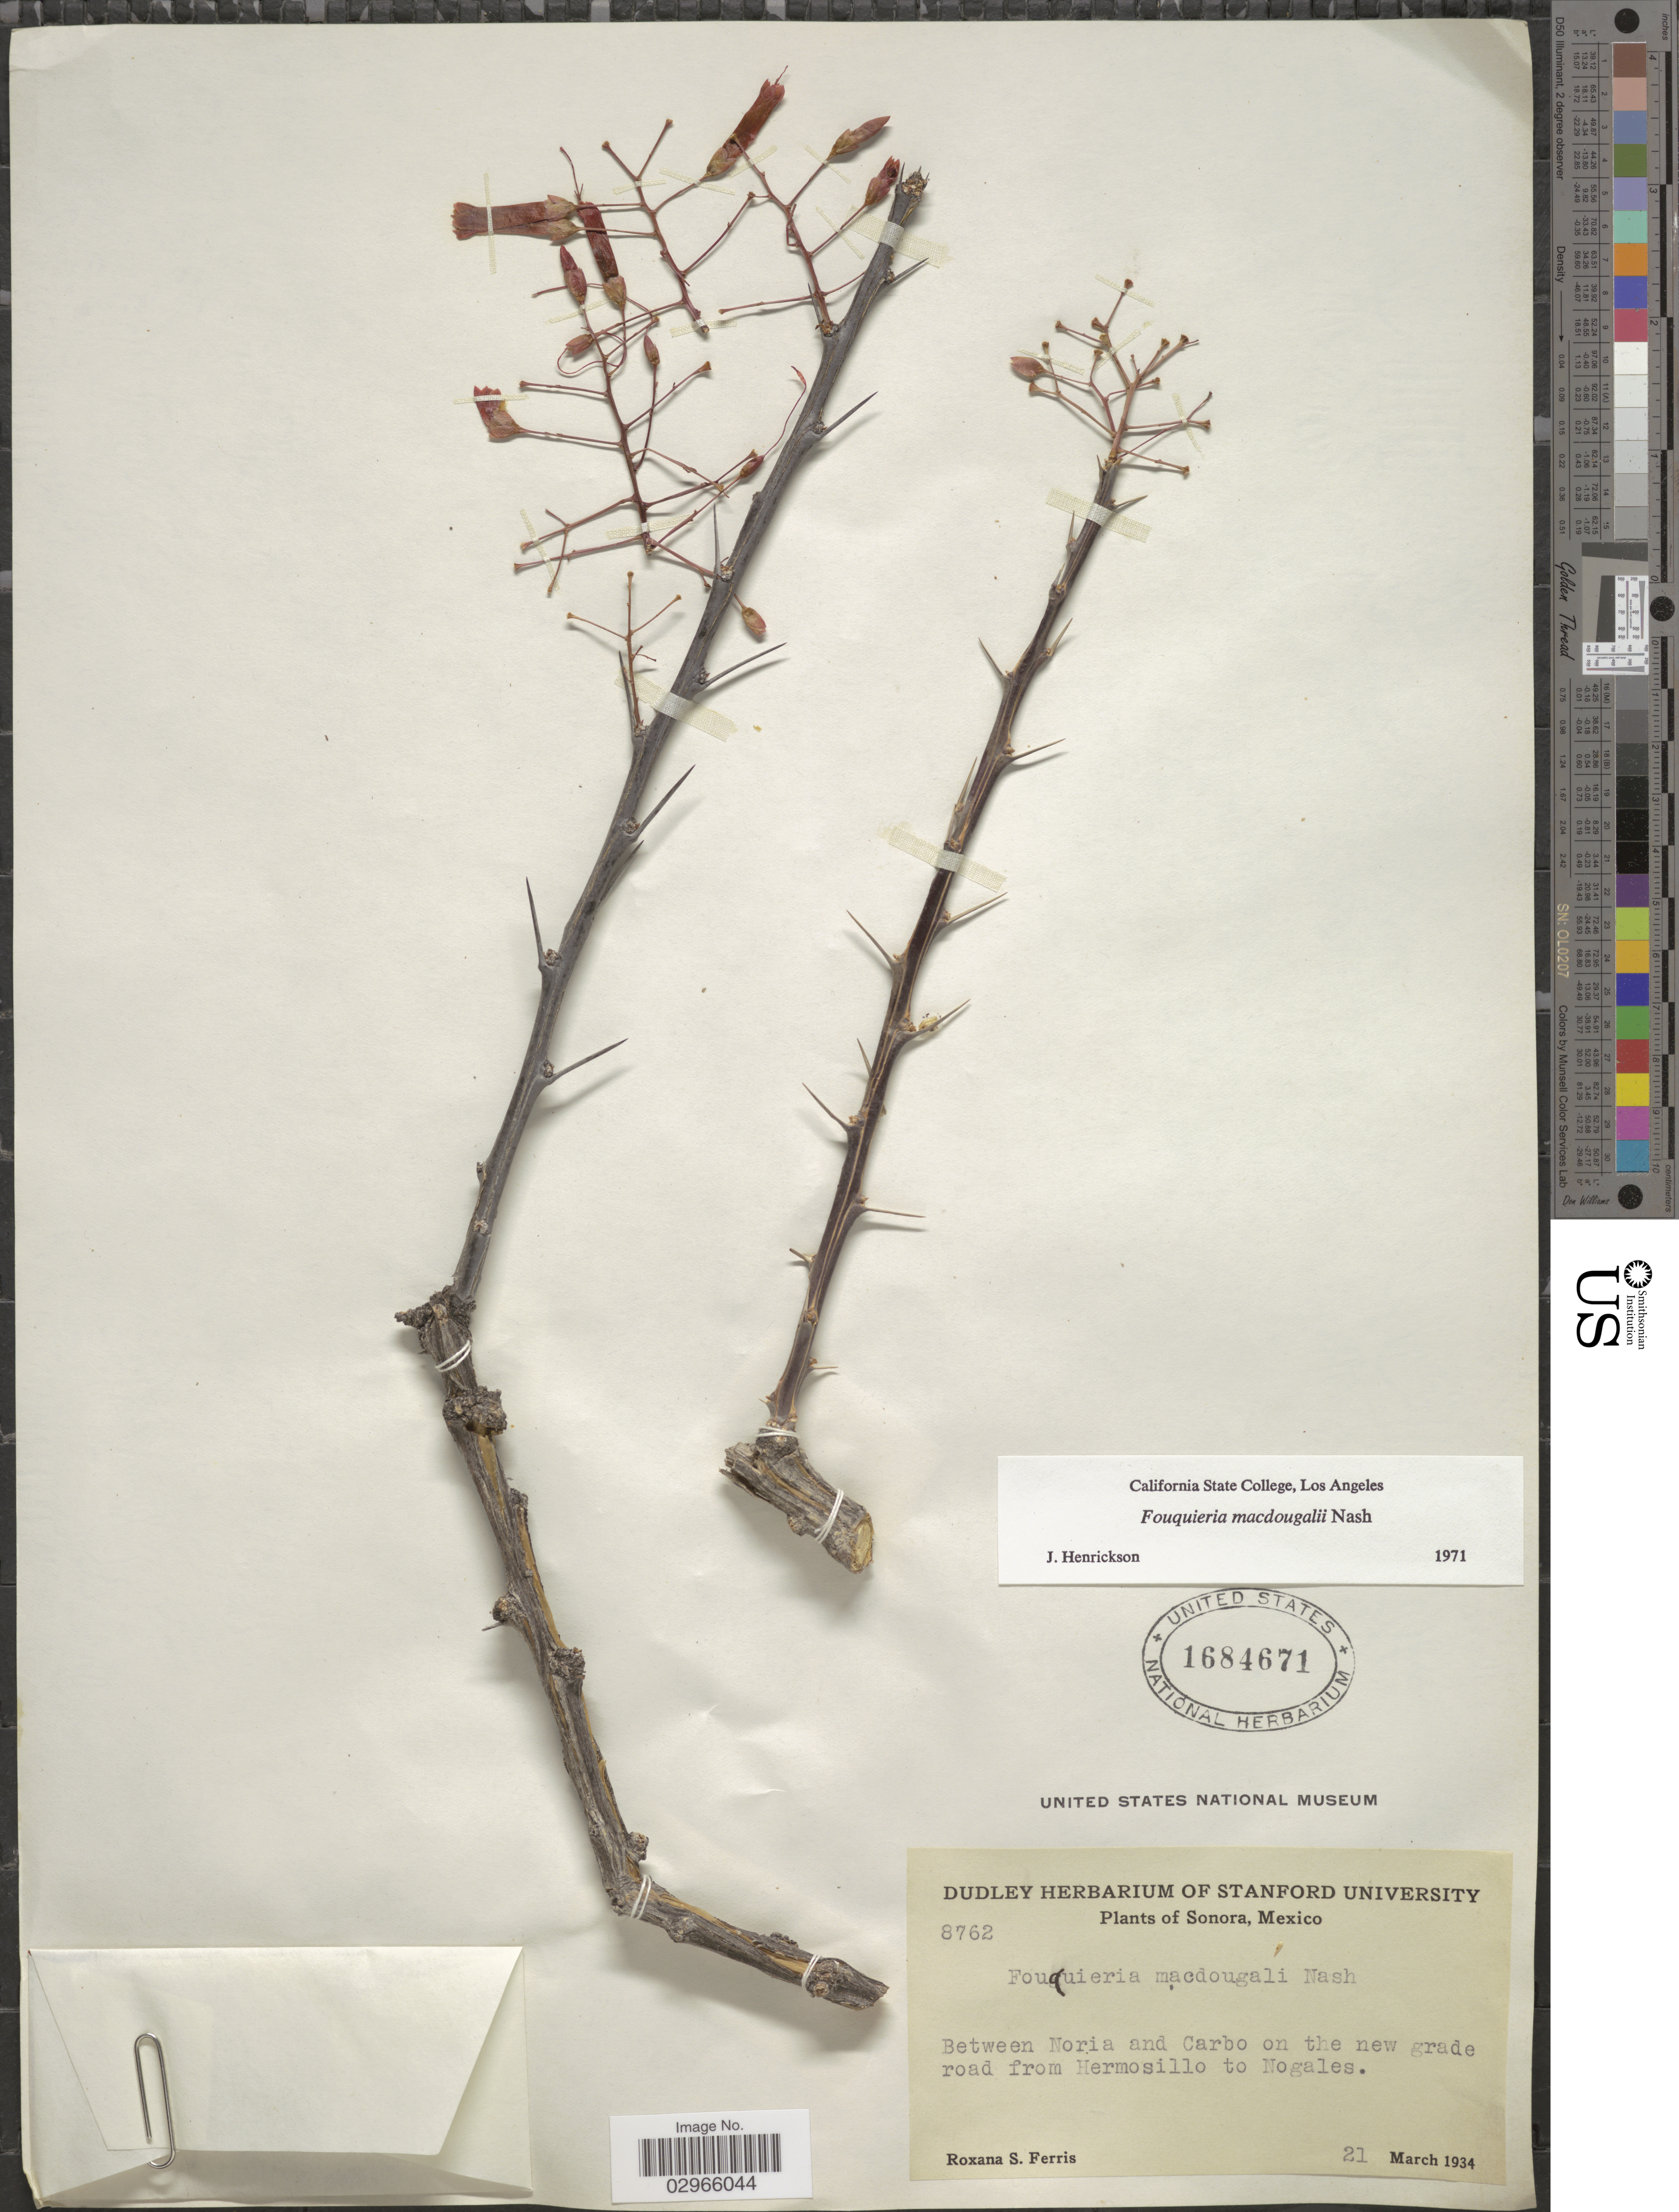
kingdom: Plantae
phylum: Tracheophyta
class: Magnoliopsida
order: Ericales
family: Fouquieriaceae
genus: Fouquieria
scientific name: Fouquieria macdougalii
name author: Nash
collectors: R. S. Ferris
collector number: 8762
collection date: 1934-03-21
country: Mexico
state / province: Sonora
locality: Between Noria and Carbo on the new grade road from Hermosillo to Nogales.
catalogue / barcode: US 1684671